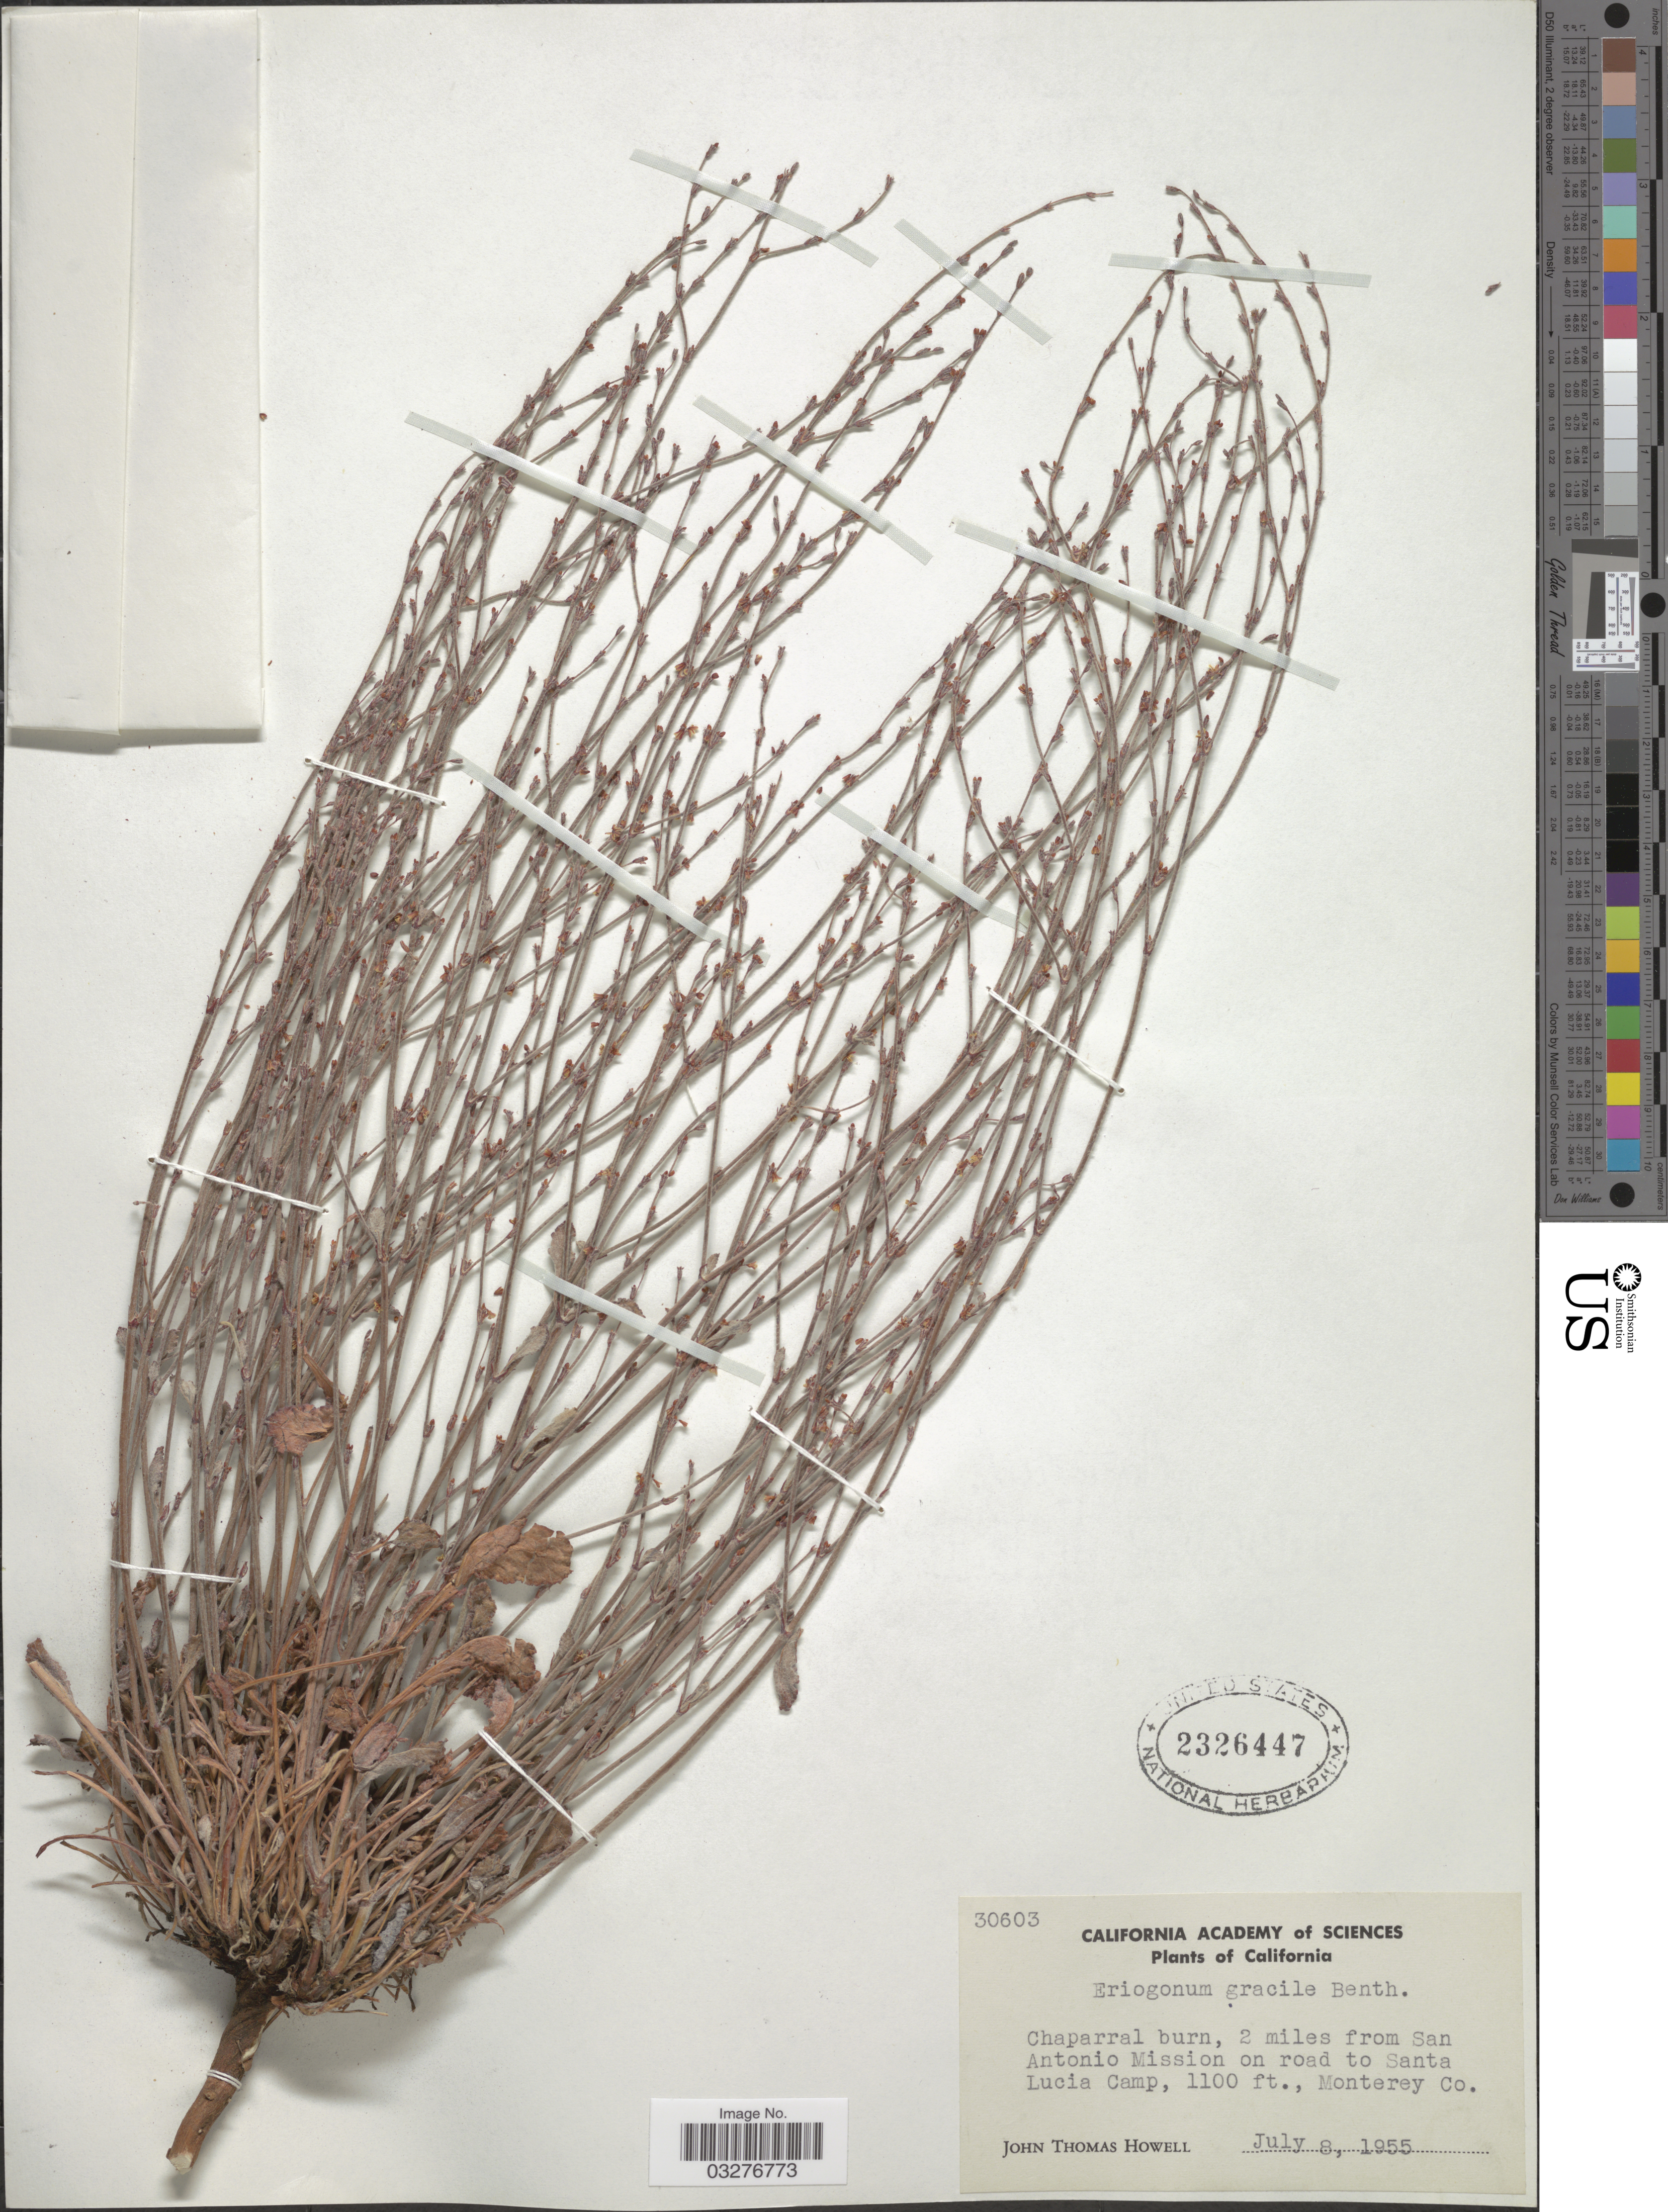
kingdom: Plantae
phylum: Tracheophyta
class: Magnoliopsida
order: Caryophyllales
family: Polygonaceae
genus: Eriogonum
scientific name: Eriogonum gracile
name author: Benth.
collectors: J. T. Howell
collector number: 30603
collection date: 1955-07-08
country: United States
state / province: California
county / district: Monterey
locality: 2 miles from San Antonio Mission on road to Santa Lucia Camp, Monterey Co.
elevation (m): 335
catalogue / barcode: US 2326447